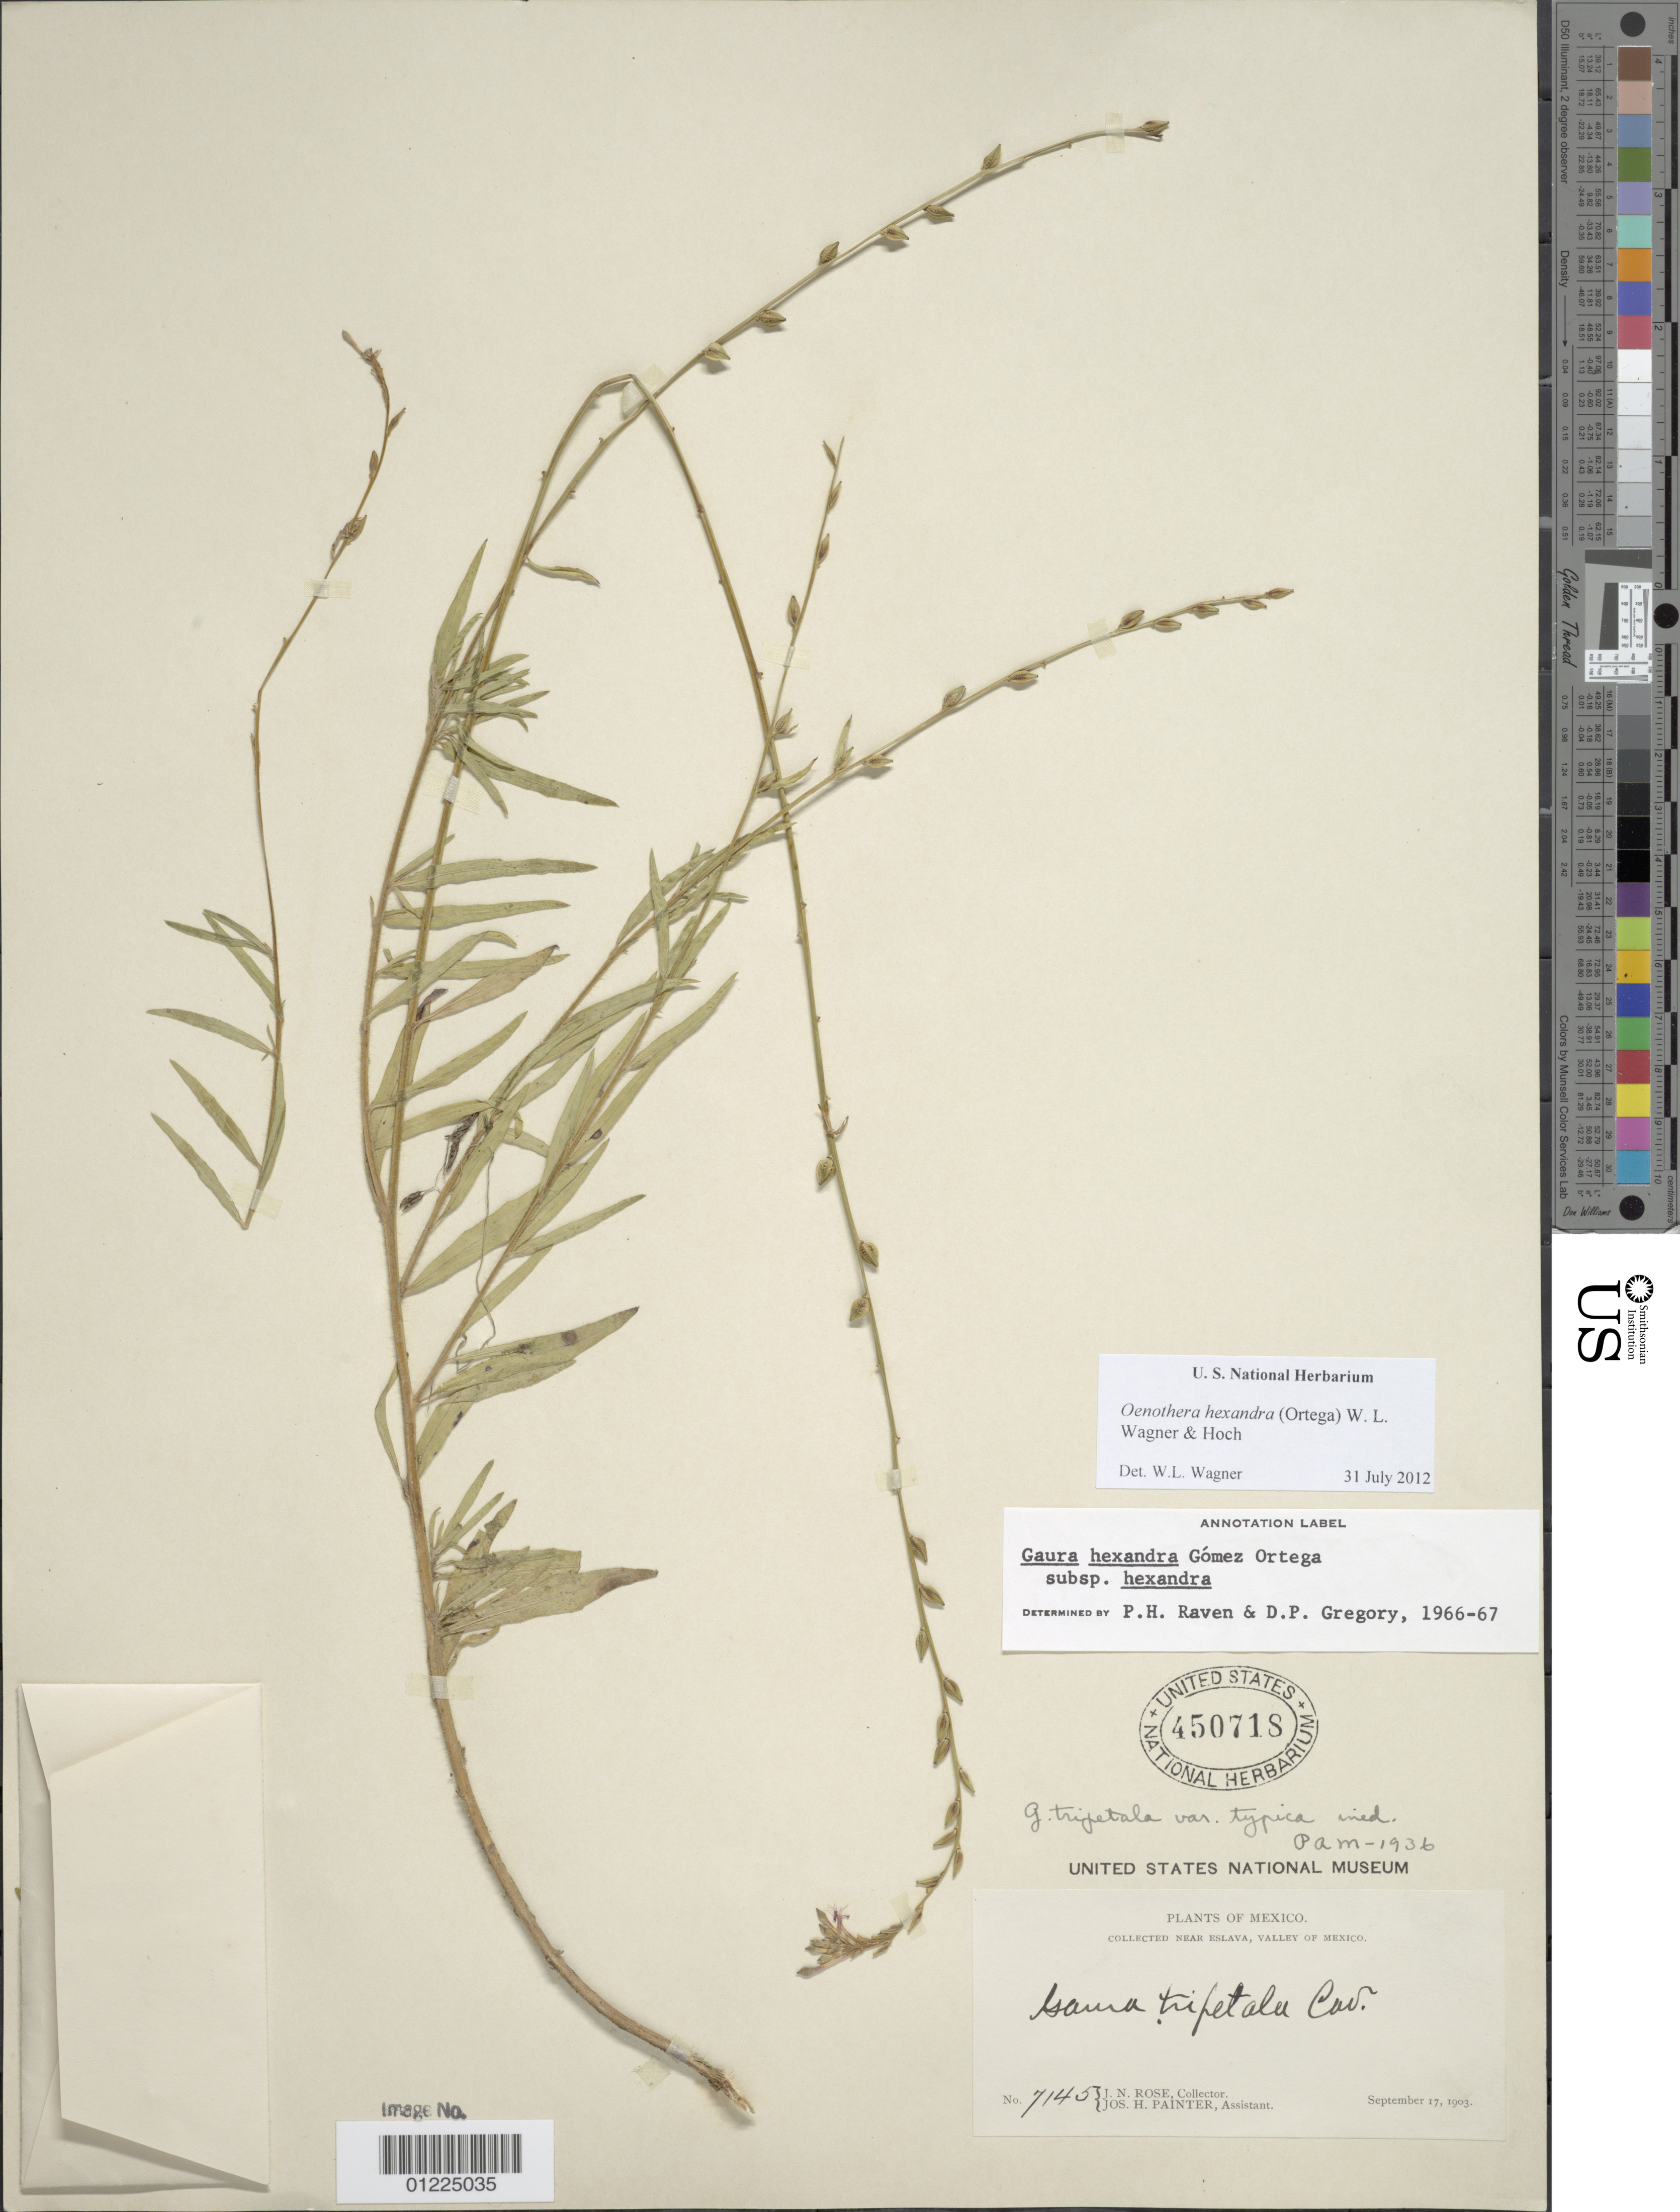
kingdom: Plantae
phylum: Tracheophyta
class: Magnoliopsida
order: Myrtales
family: Onagraceae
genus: Oenothera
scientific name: Oenothera hexandra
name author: (Ortega) W.L. Wagner & Hoch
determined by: Wagner, W. L., (BOT), Smithsonian Institution - National Museum of Natural History (UNITED STATES)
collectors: J. N. Rose & J. H. Painter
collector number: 7145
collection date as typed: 17 Sep 1903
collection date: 1903-09-17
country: Mexico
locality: Near Eslava, Valley of Mexico.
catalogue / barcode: US 450718